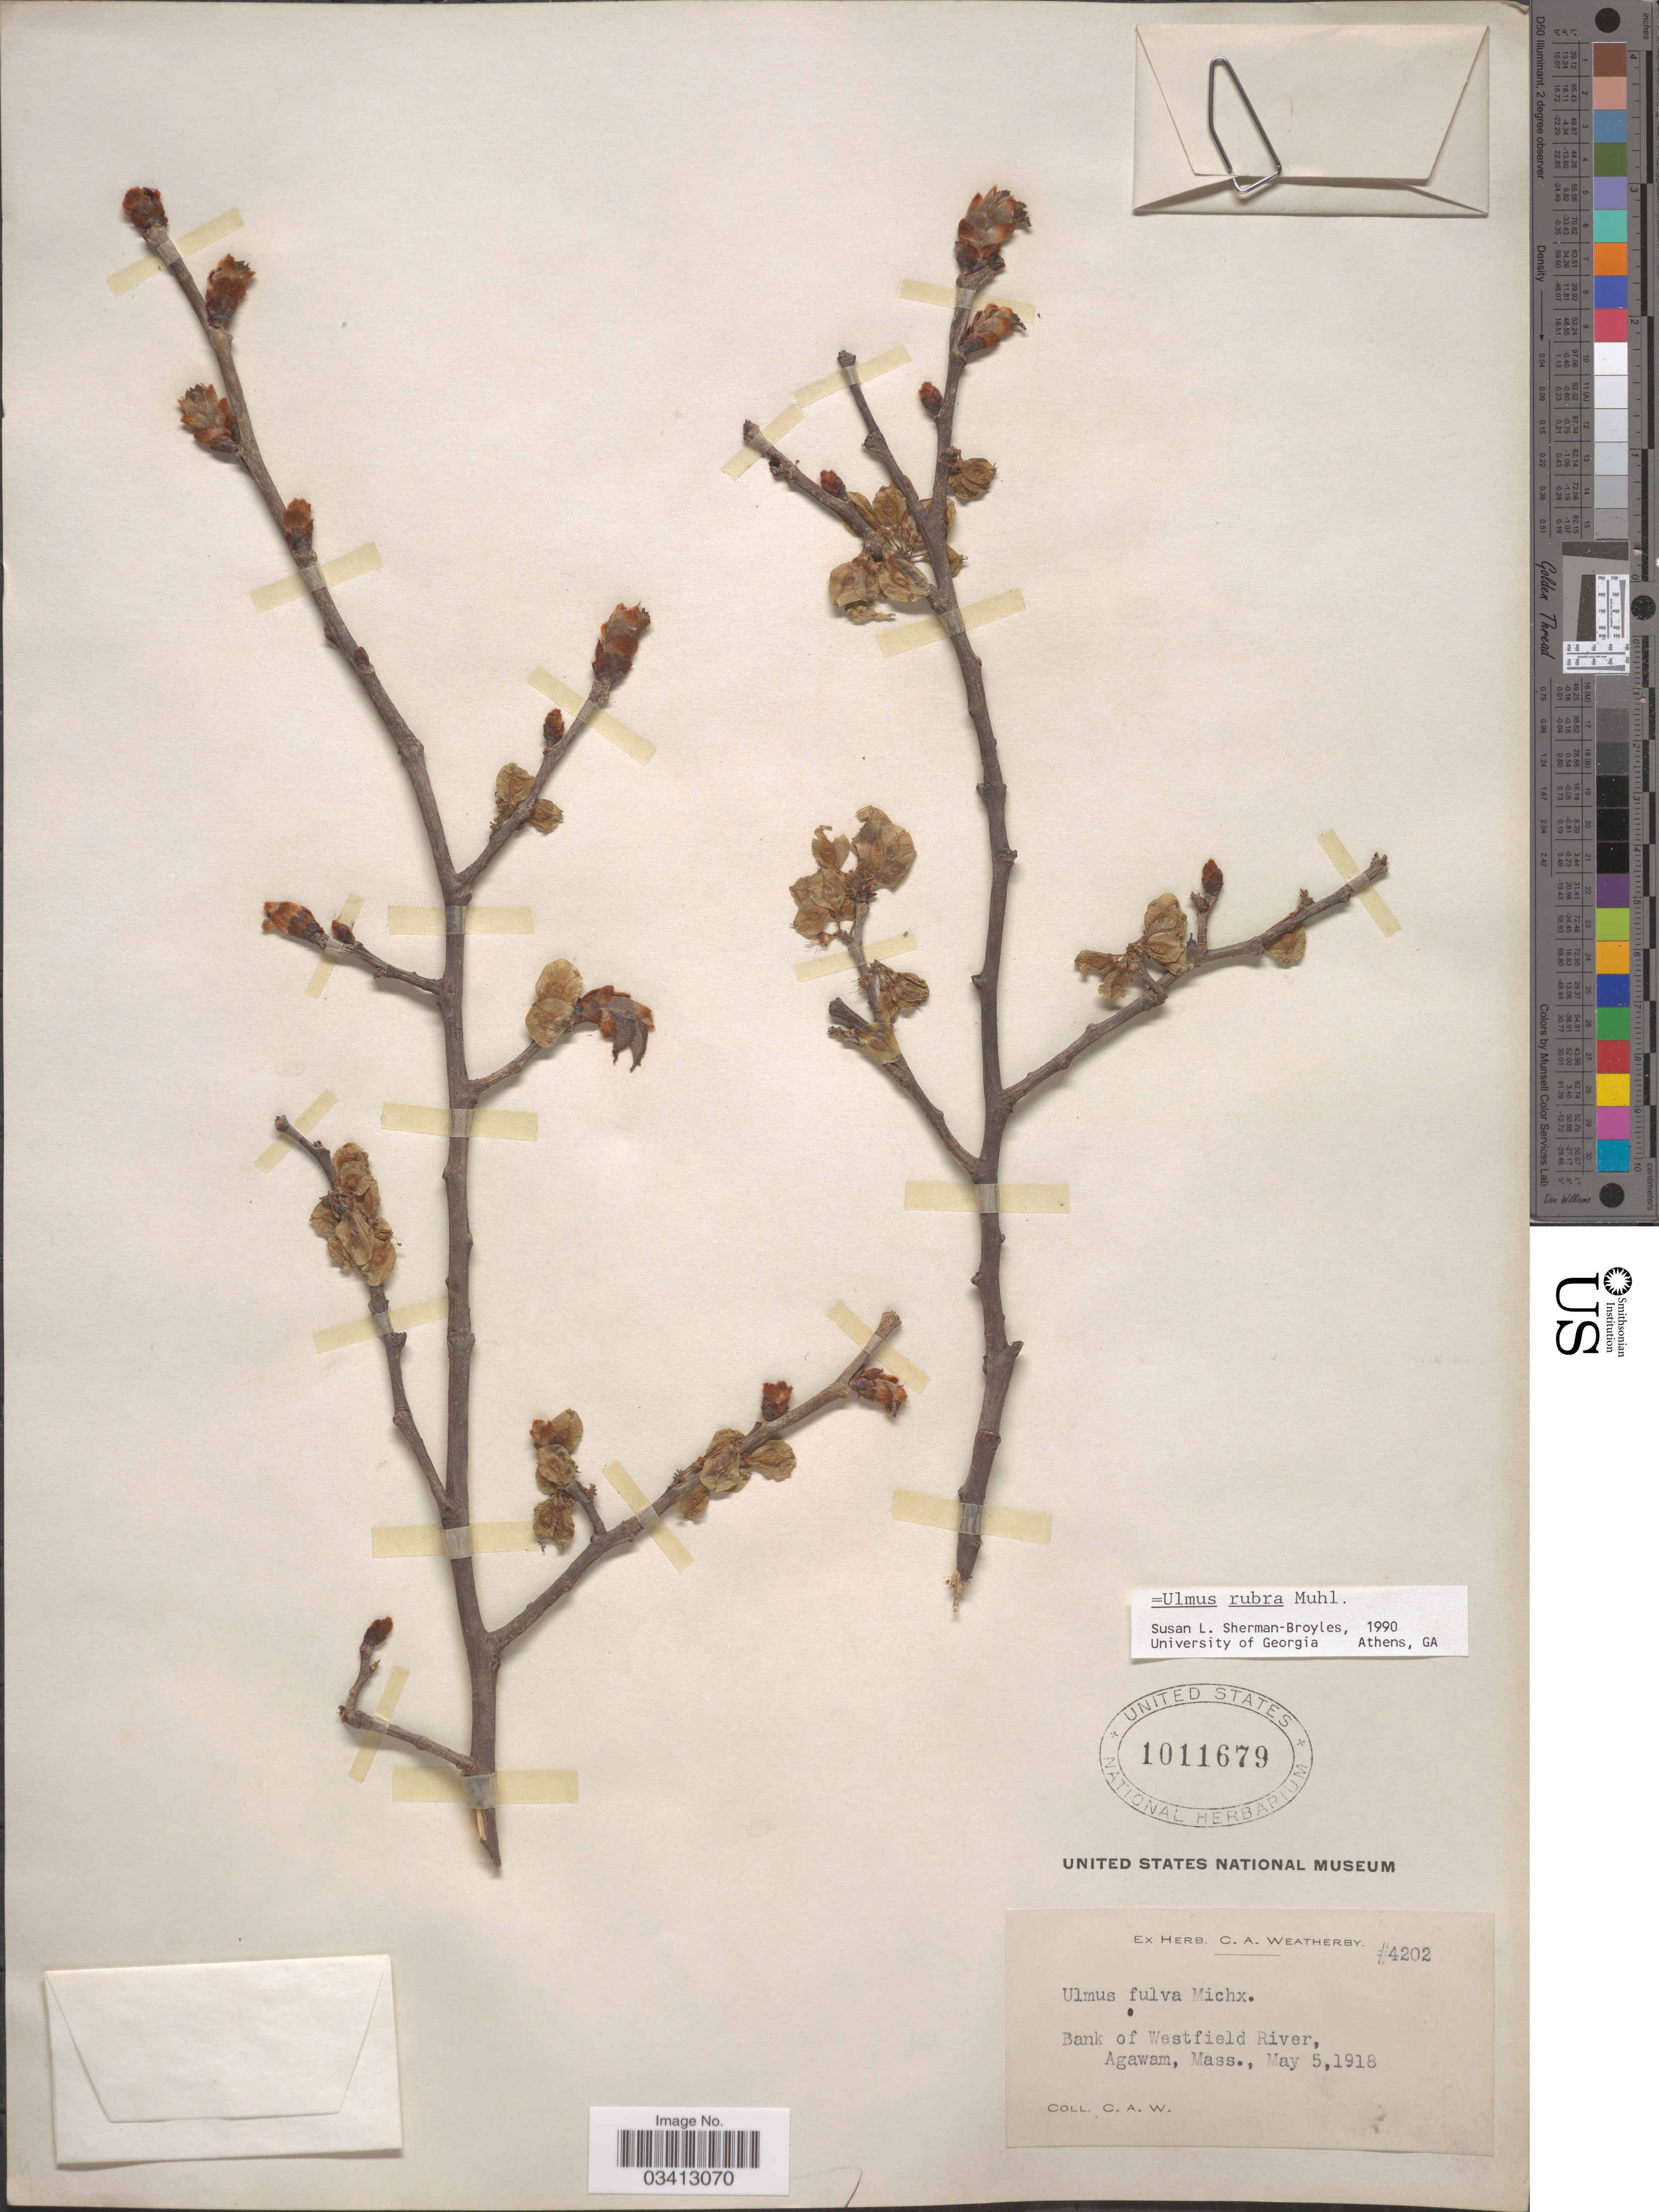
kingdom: Plantae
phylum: Tracheophyta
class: Magnoliopsida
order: Rosales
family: Ulmaceae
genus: Ulmus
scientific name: Ulmus rubra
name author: Muhl.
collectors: C. A. Weatherby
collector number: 4202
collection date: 1918-05-05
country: United States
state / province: Massachusetts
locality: Bank of Westfield River, Agawam.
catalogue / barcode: US 1011679